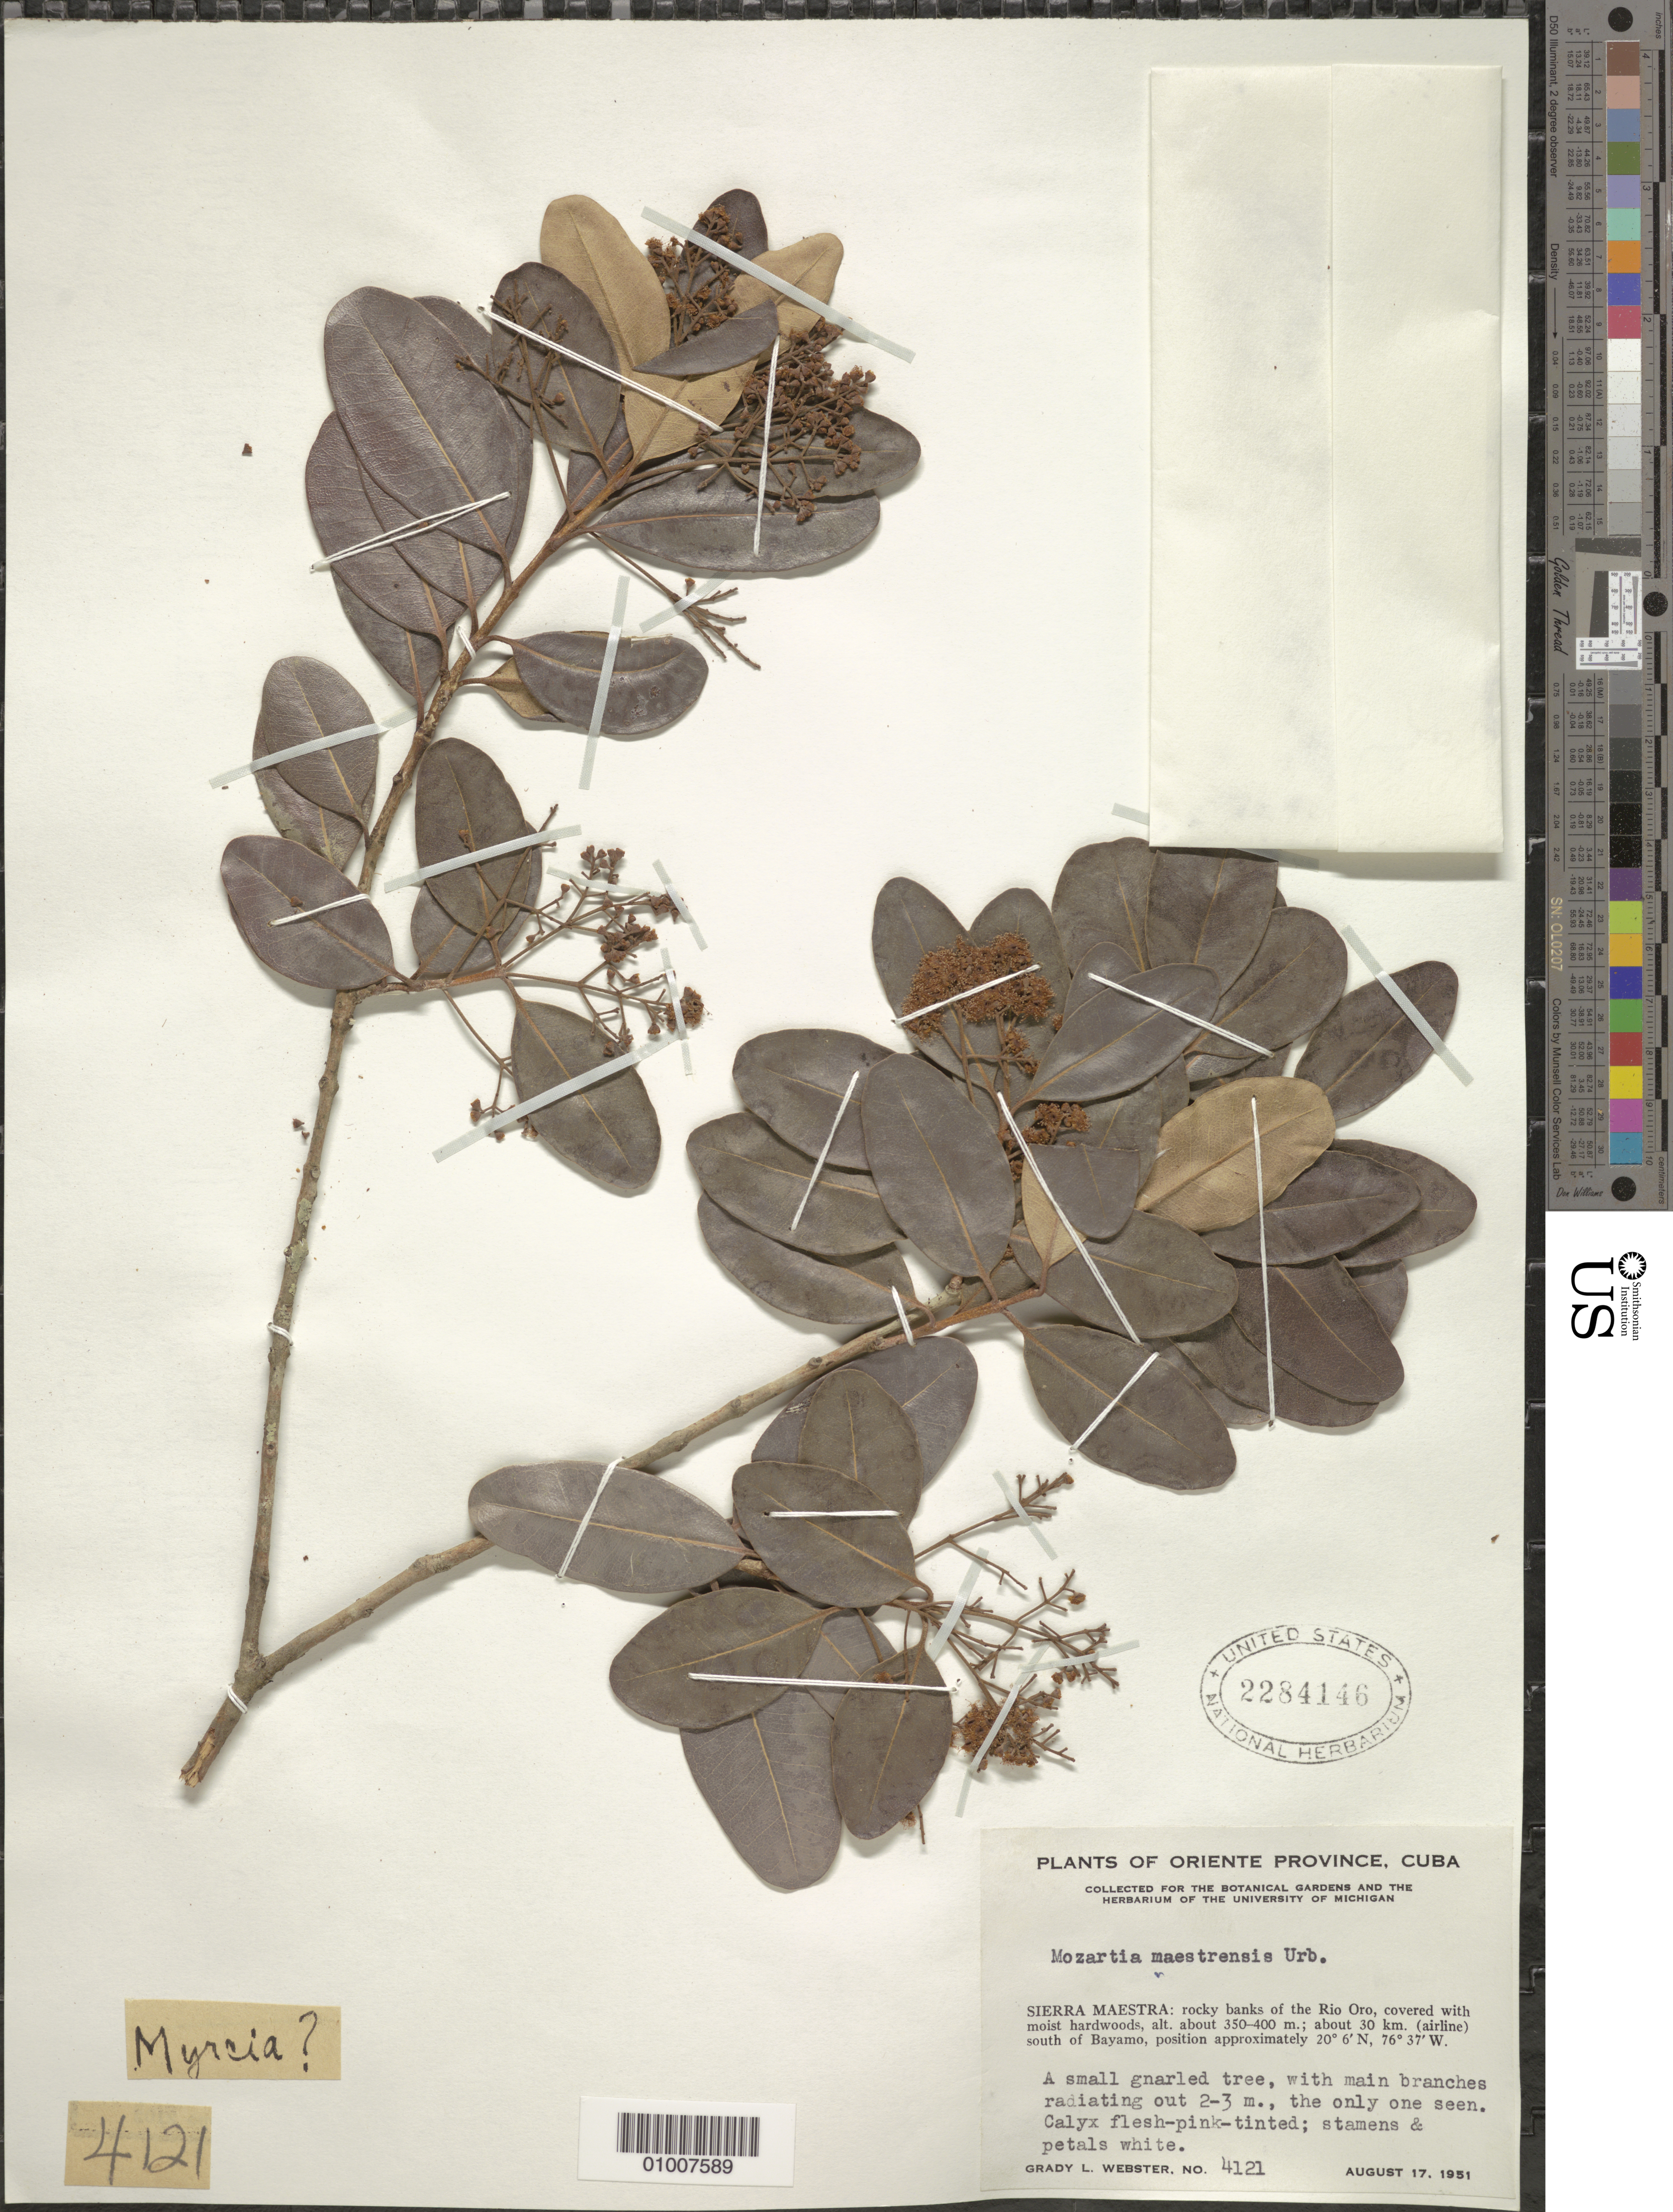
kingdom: Plantae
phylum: Tracheophyta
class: Magnoliopsida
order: Myrtales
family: Myrtaceae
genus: Myrcia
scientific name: Myrcia maestrensis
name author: (Urb.) Alain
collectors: G. L. Webster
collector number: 4121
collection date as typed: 17 Aug 1951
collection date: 1951-08-17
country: Cuba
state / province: Oriente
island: Cuba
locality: Sierra Maestra: Banks of Rio Oro; about 30 km (airline) south of Bayamo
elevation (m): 350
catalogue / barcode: US 2284146